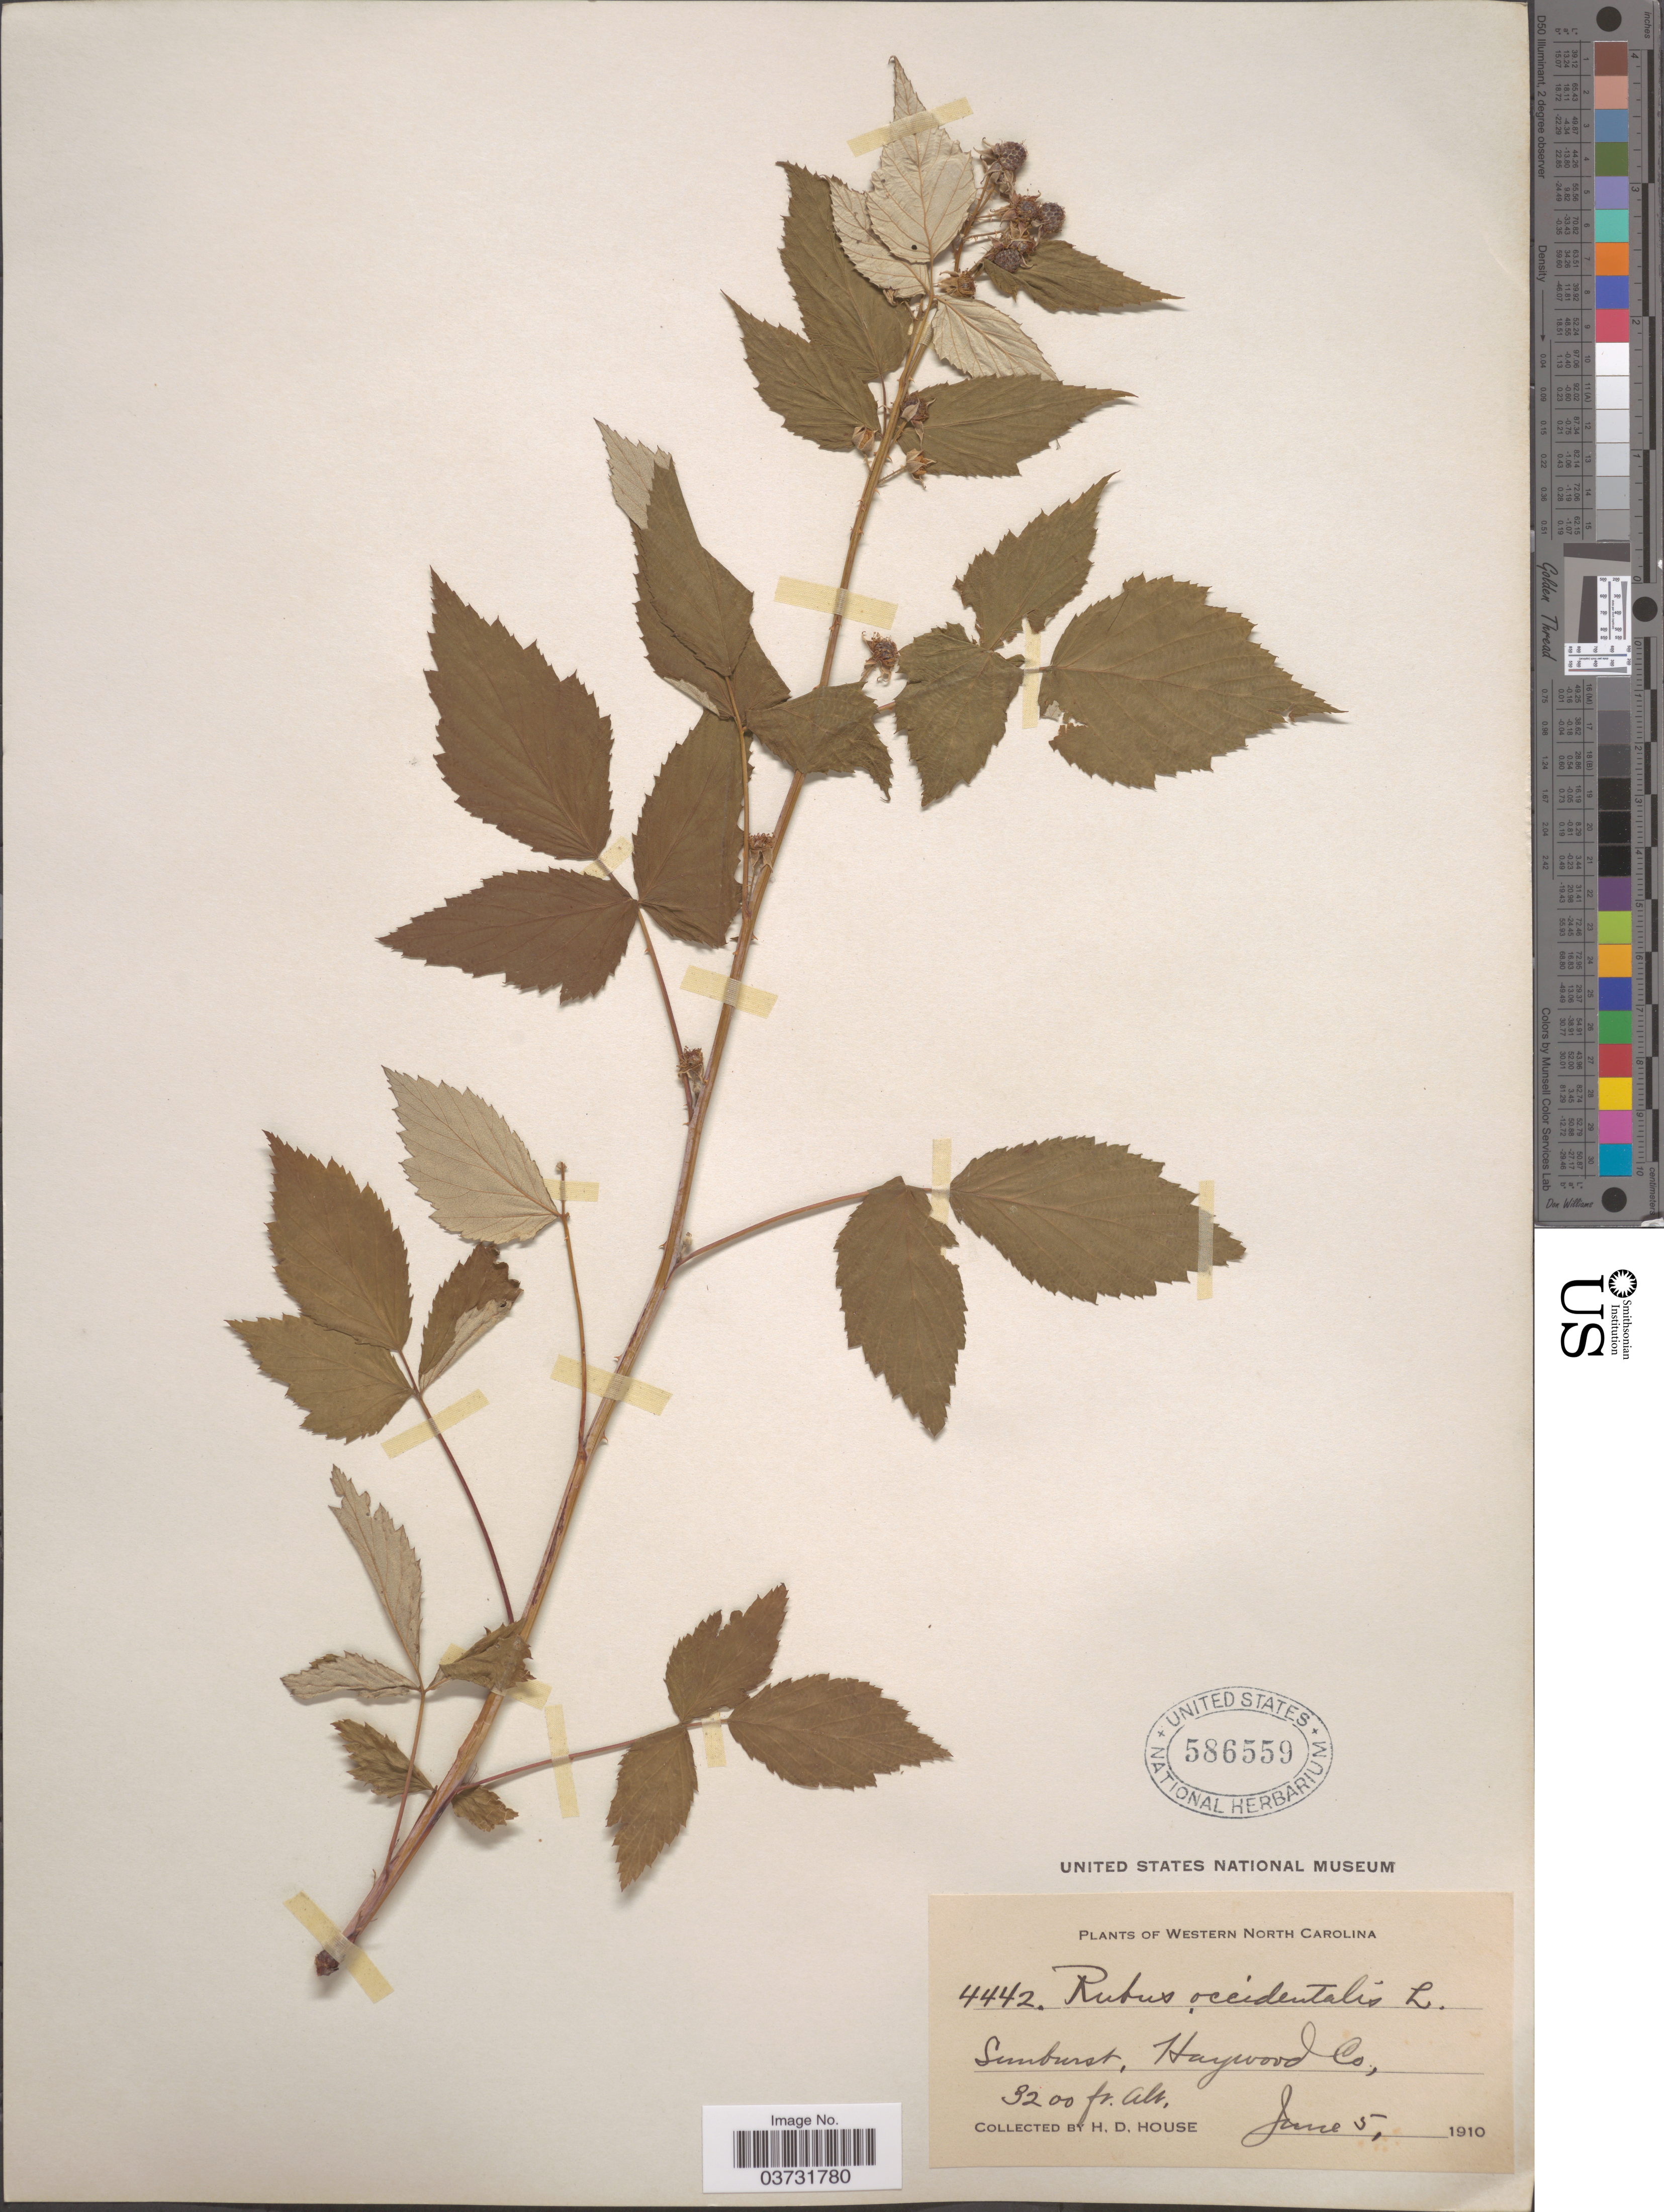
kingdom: Plantae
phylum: Tracheophyta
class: Magnoliopsida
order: Rosales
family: Rosaceae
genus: Rubus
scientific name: Rubus occidentalis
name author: L.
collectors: H. D. House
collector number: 4442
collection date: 1910-06-05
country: United States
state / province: North Carolina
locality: Western North Carolina. Sunburst, Haywood Co.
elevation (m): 975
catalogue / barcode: US 586559